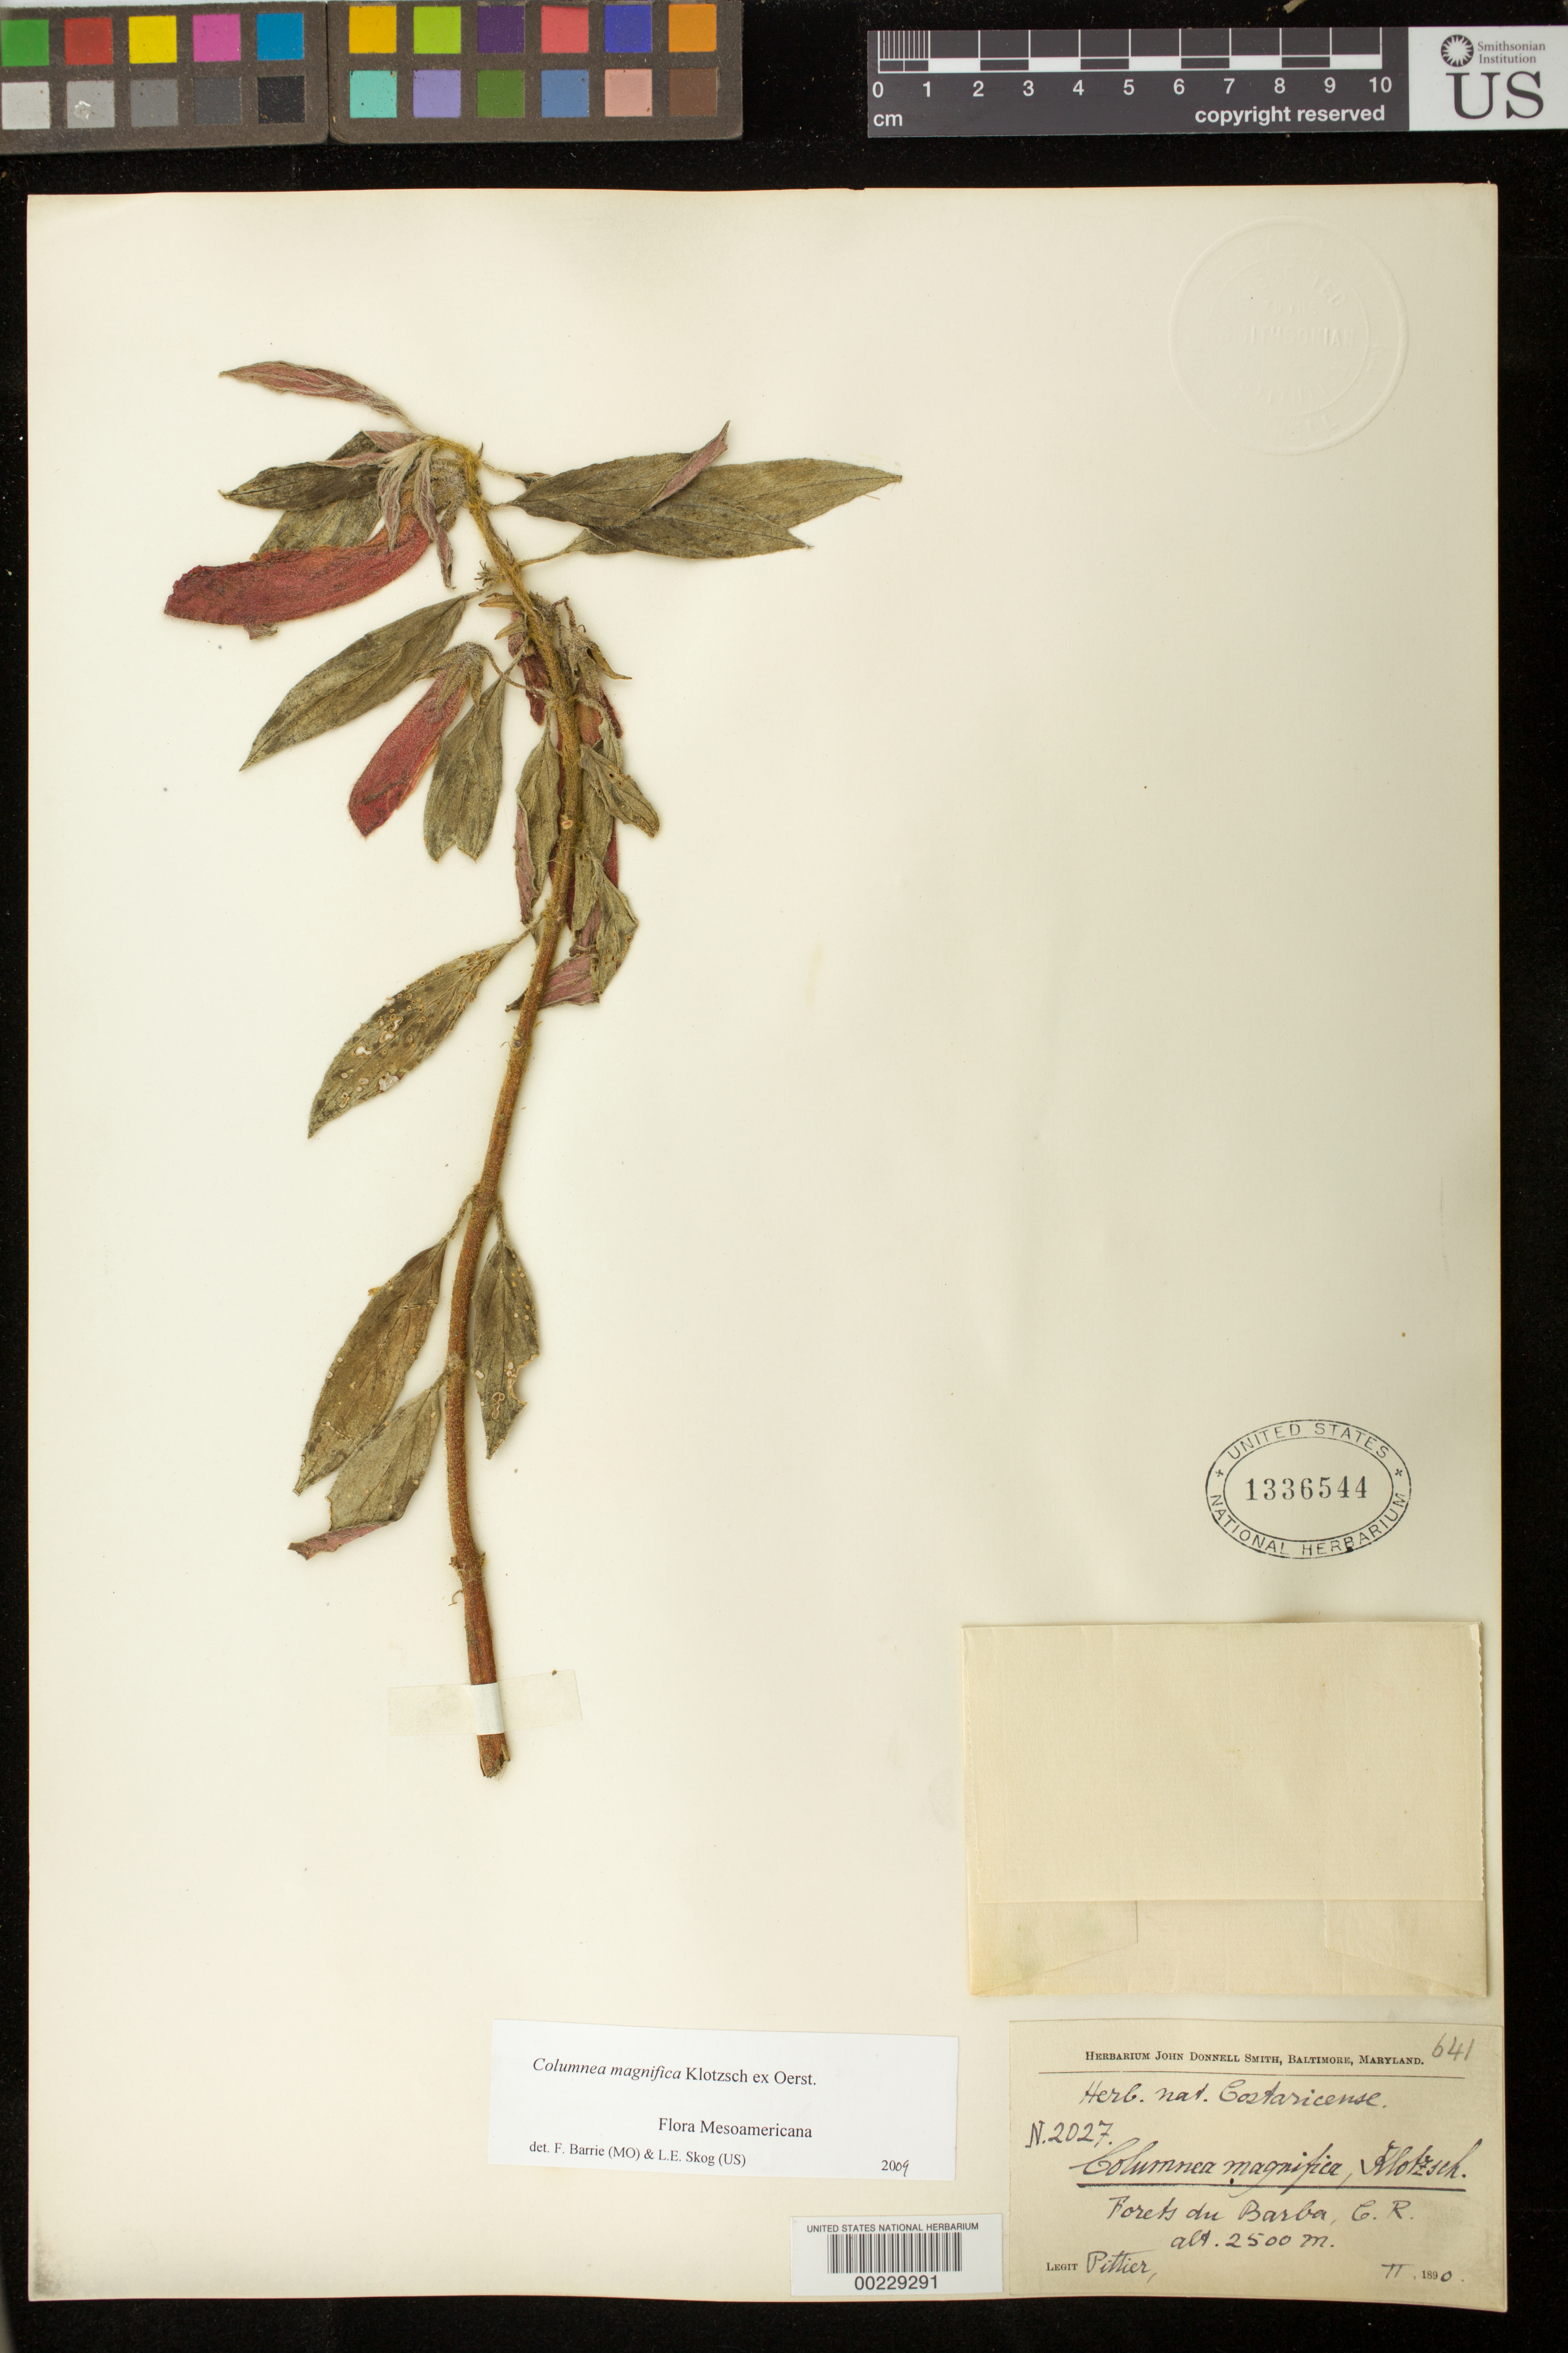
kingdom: Plantae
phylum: Tracheophyta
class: Magnoliopsida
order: Lamiales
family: Gesneriaceae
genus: Columnea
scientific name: Columnea magnifica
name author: Klotzsch ex Oerst.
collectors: H. F. Pittier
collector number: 2027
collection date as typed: Feb 1890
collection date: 1890-02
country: Costa Rica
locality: Barba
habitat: Forests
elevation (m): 2500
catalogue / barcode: US 1336544